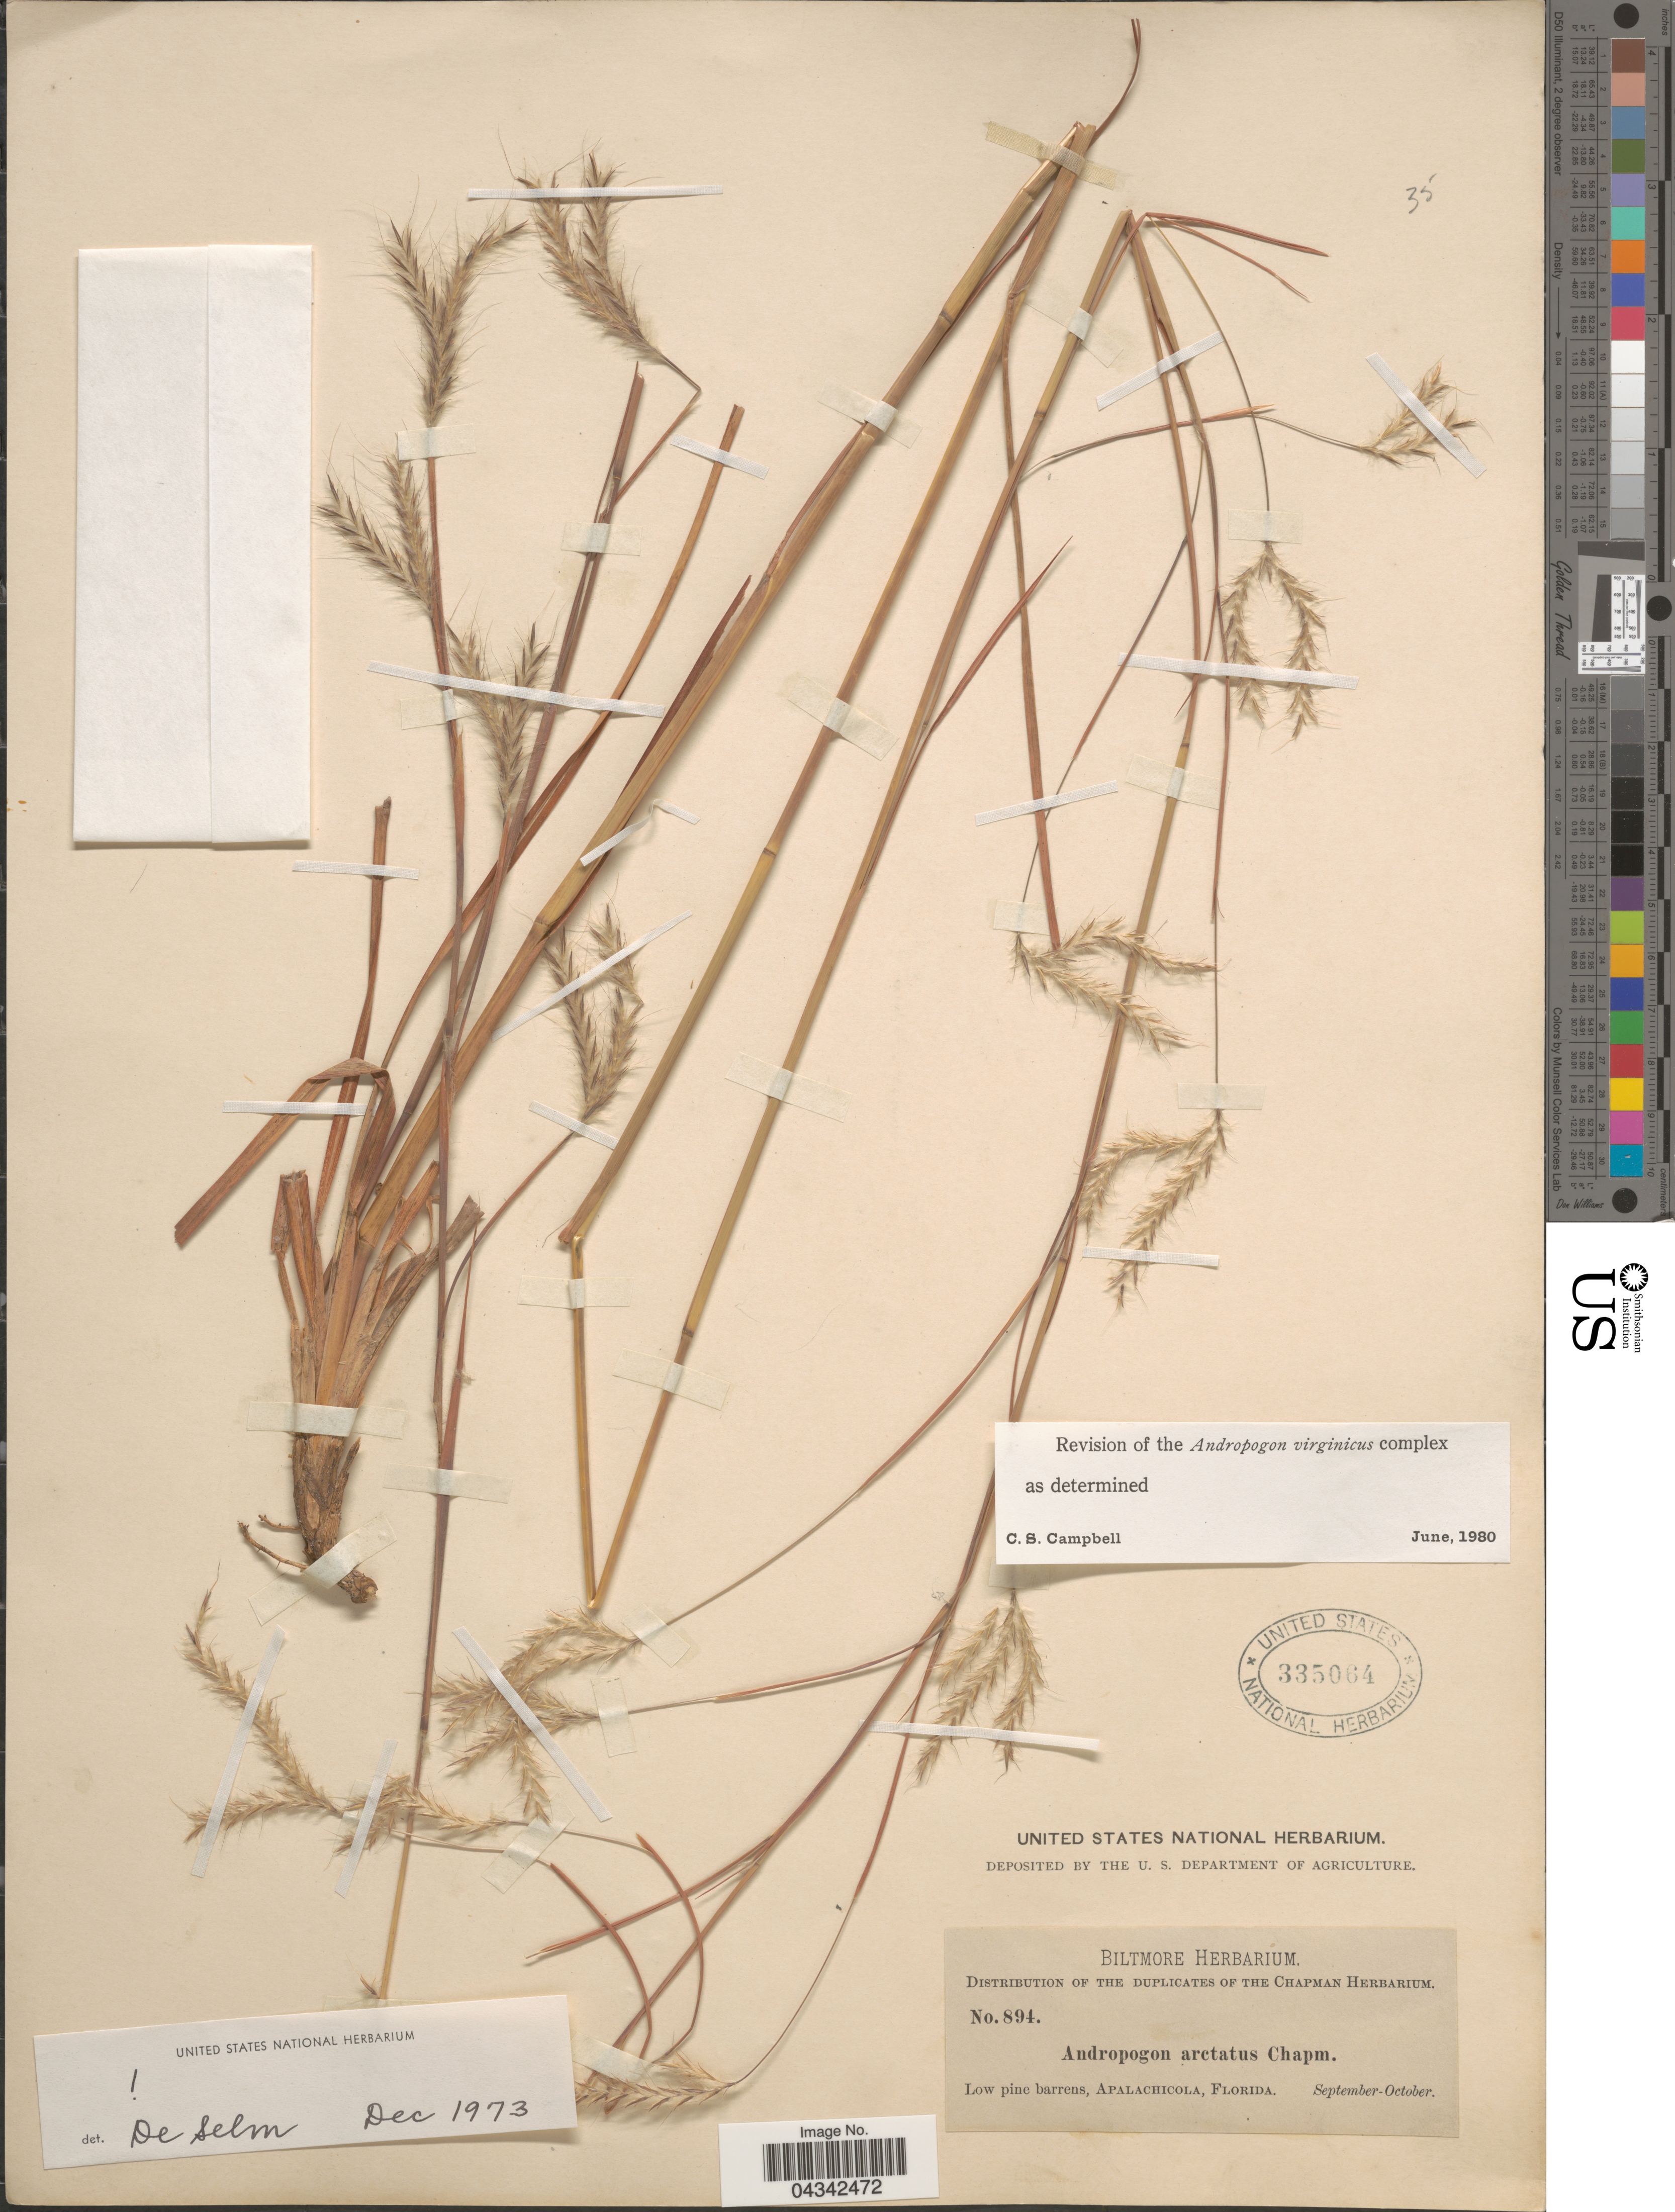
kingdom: Plantae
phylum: Tracheophyta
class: Liliopsida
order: Poales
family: Poaceae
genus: Andropogon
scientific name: Andropogon arctatus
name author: Chapm.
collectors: ex herb. Biltmore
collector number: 894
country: United States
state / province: Florida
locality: Low pine barrens, Apalachicola.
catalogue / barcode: US 335064